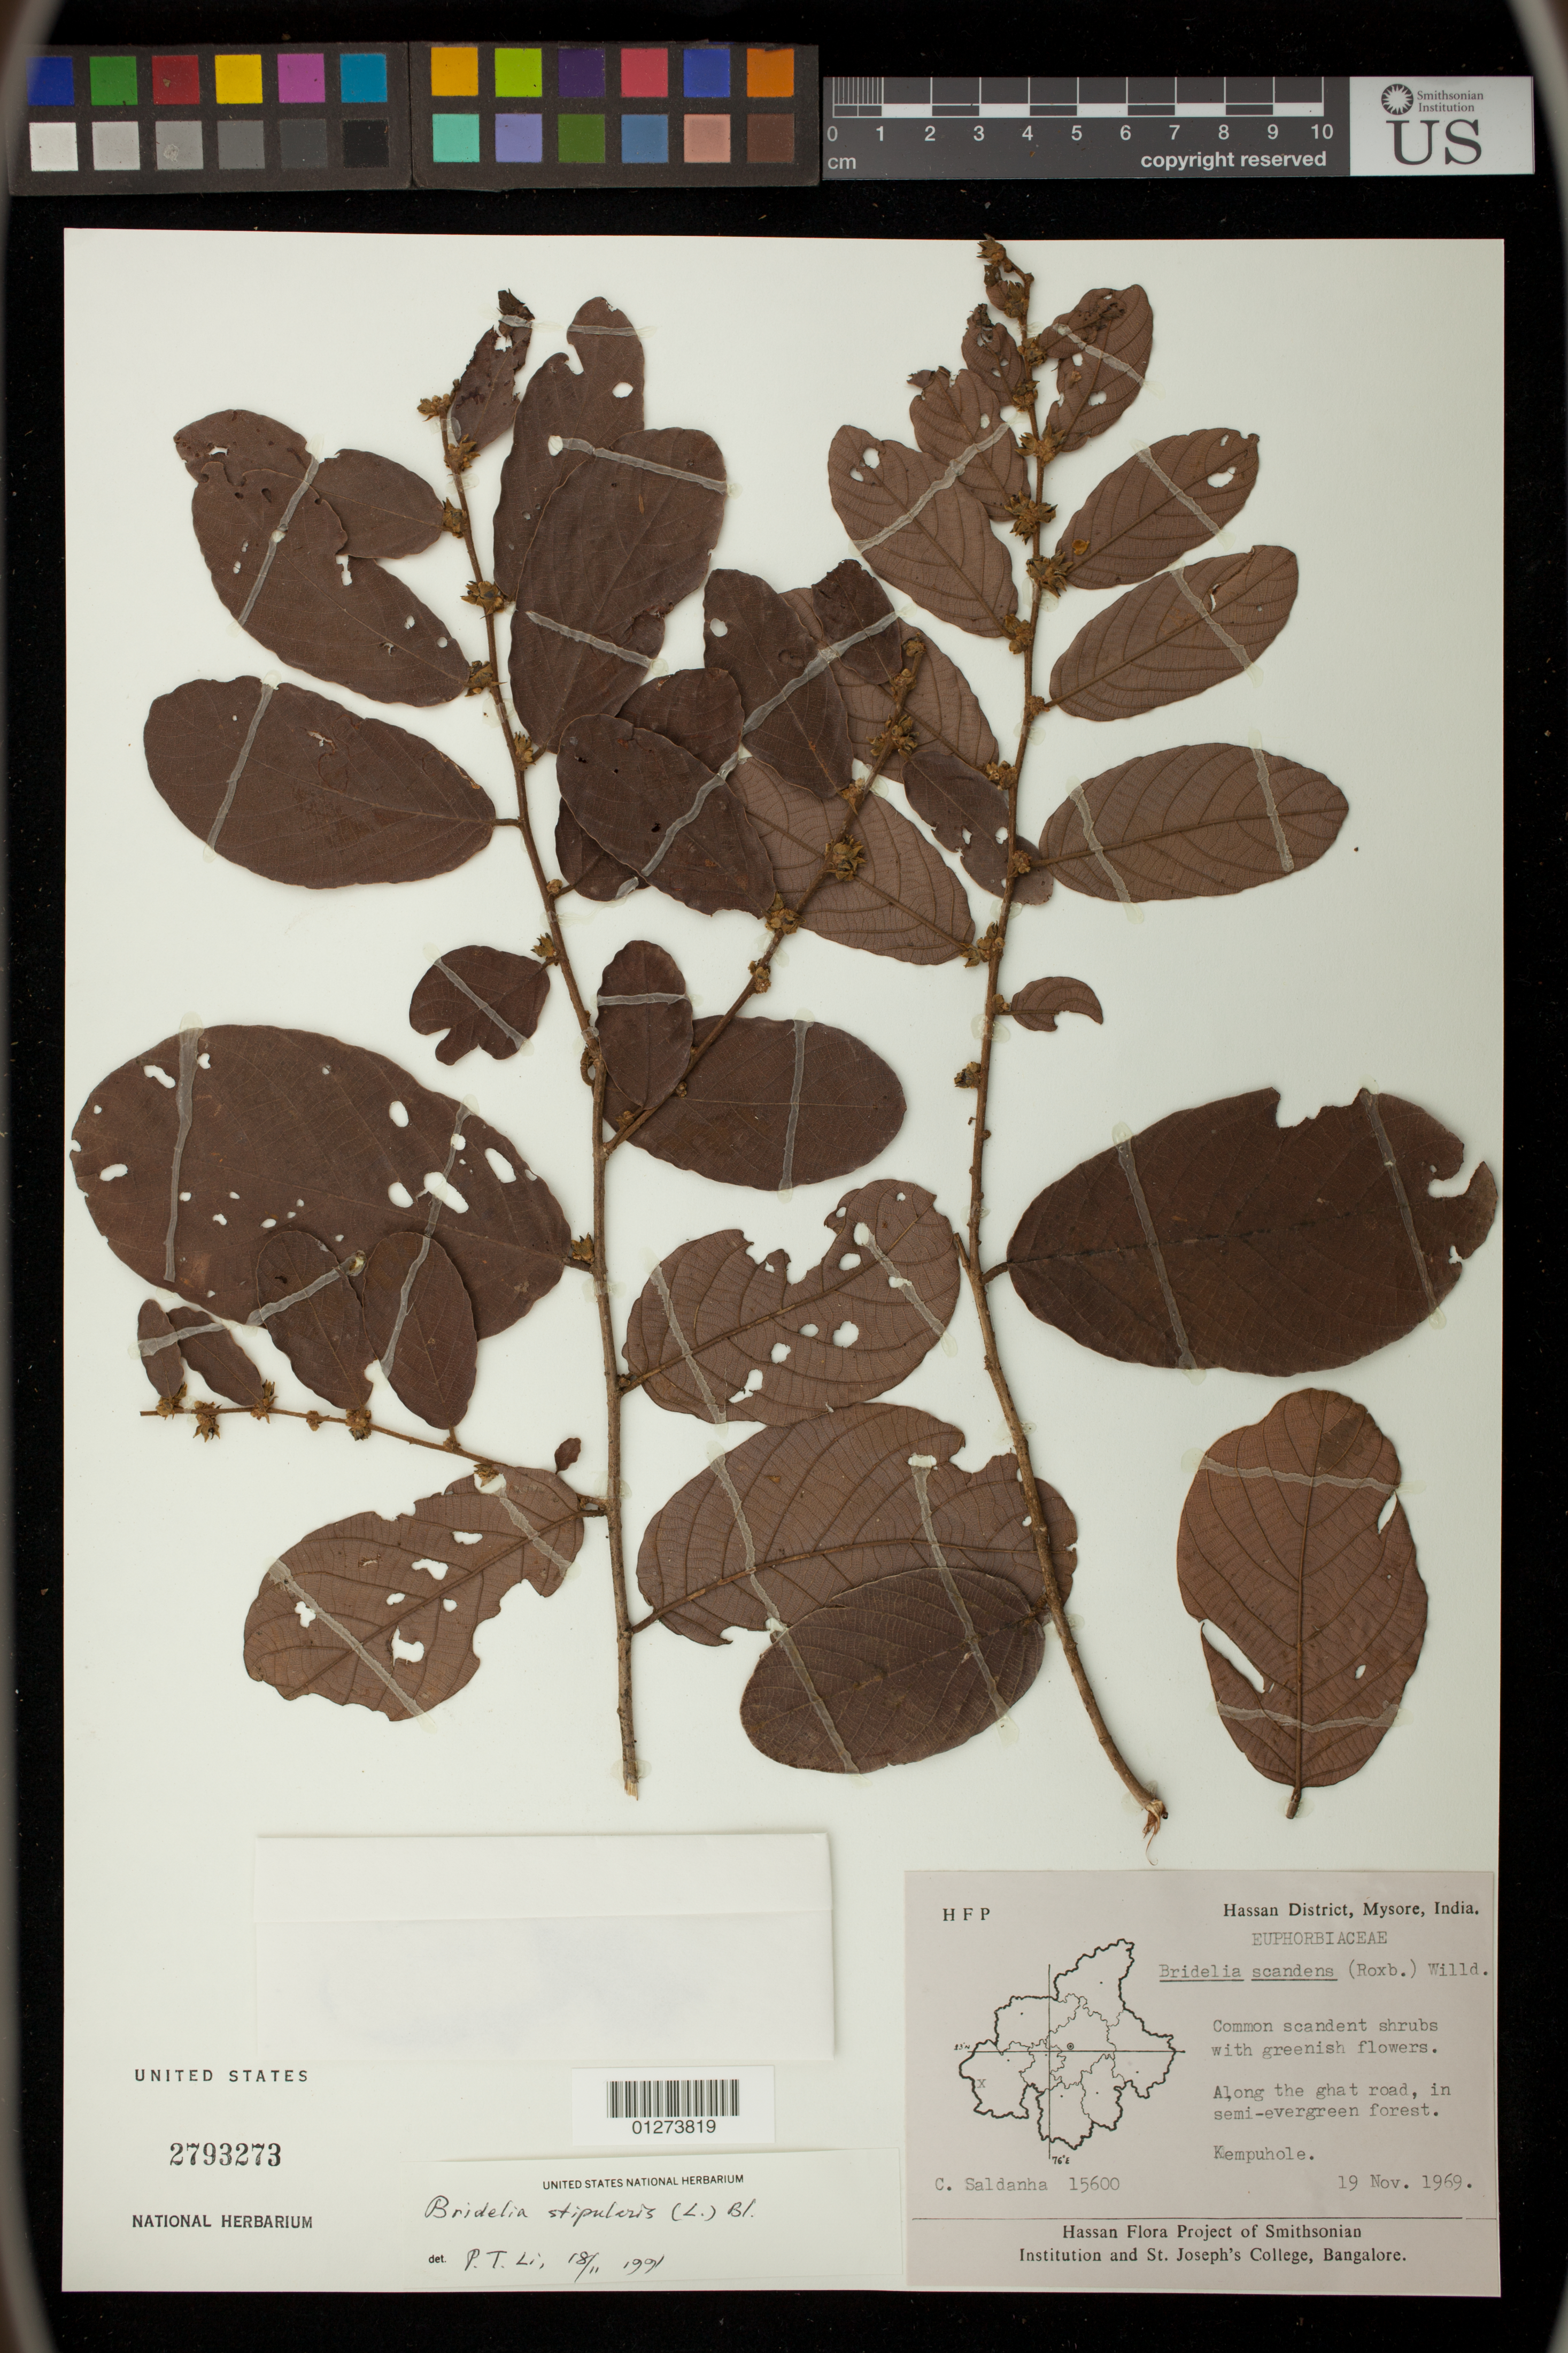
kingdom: Plantae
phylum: Tracheophyta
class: Magnoliopsida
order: Malpighiales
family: Phyllanthaceae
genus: Bridelia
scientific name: Bridelia stipularis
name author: (L.) Blume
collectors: C. J. Saldanha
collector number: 15600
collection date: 1969-11-19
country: India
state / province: Karnataka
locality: Kempuhole, Hassan District, Mysore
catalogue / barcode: US 2793273